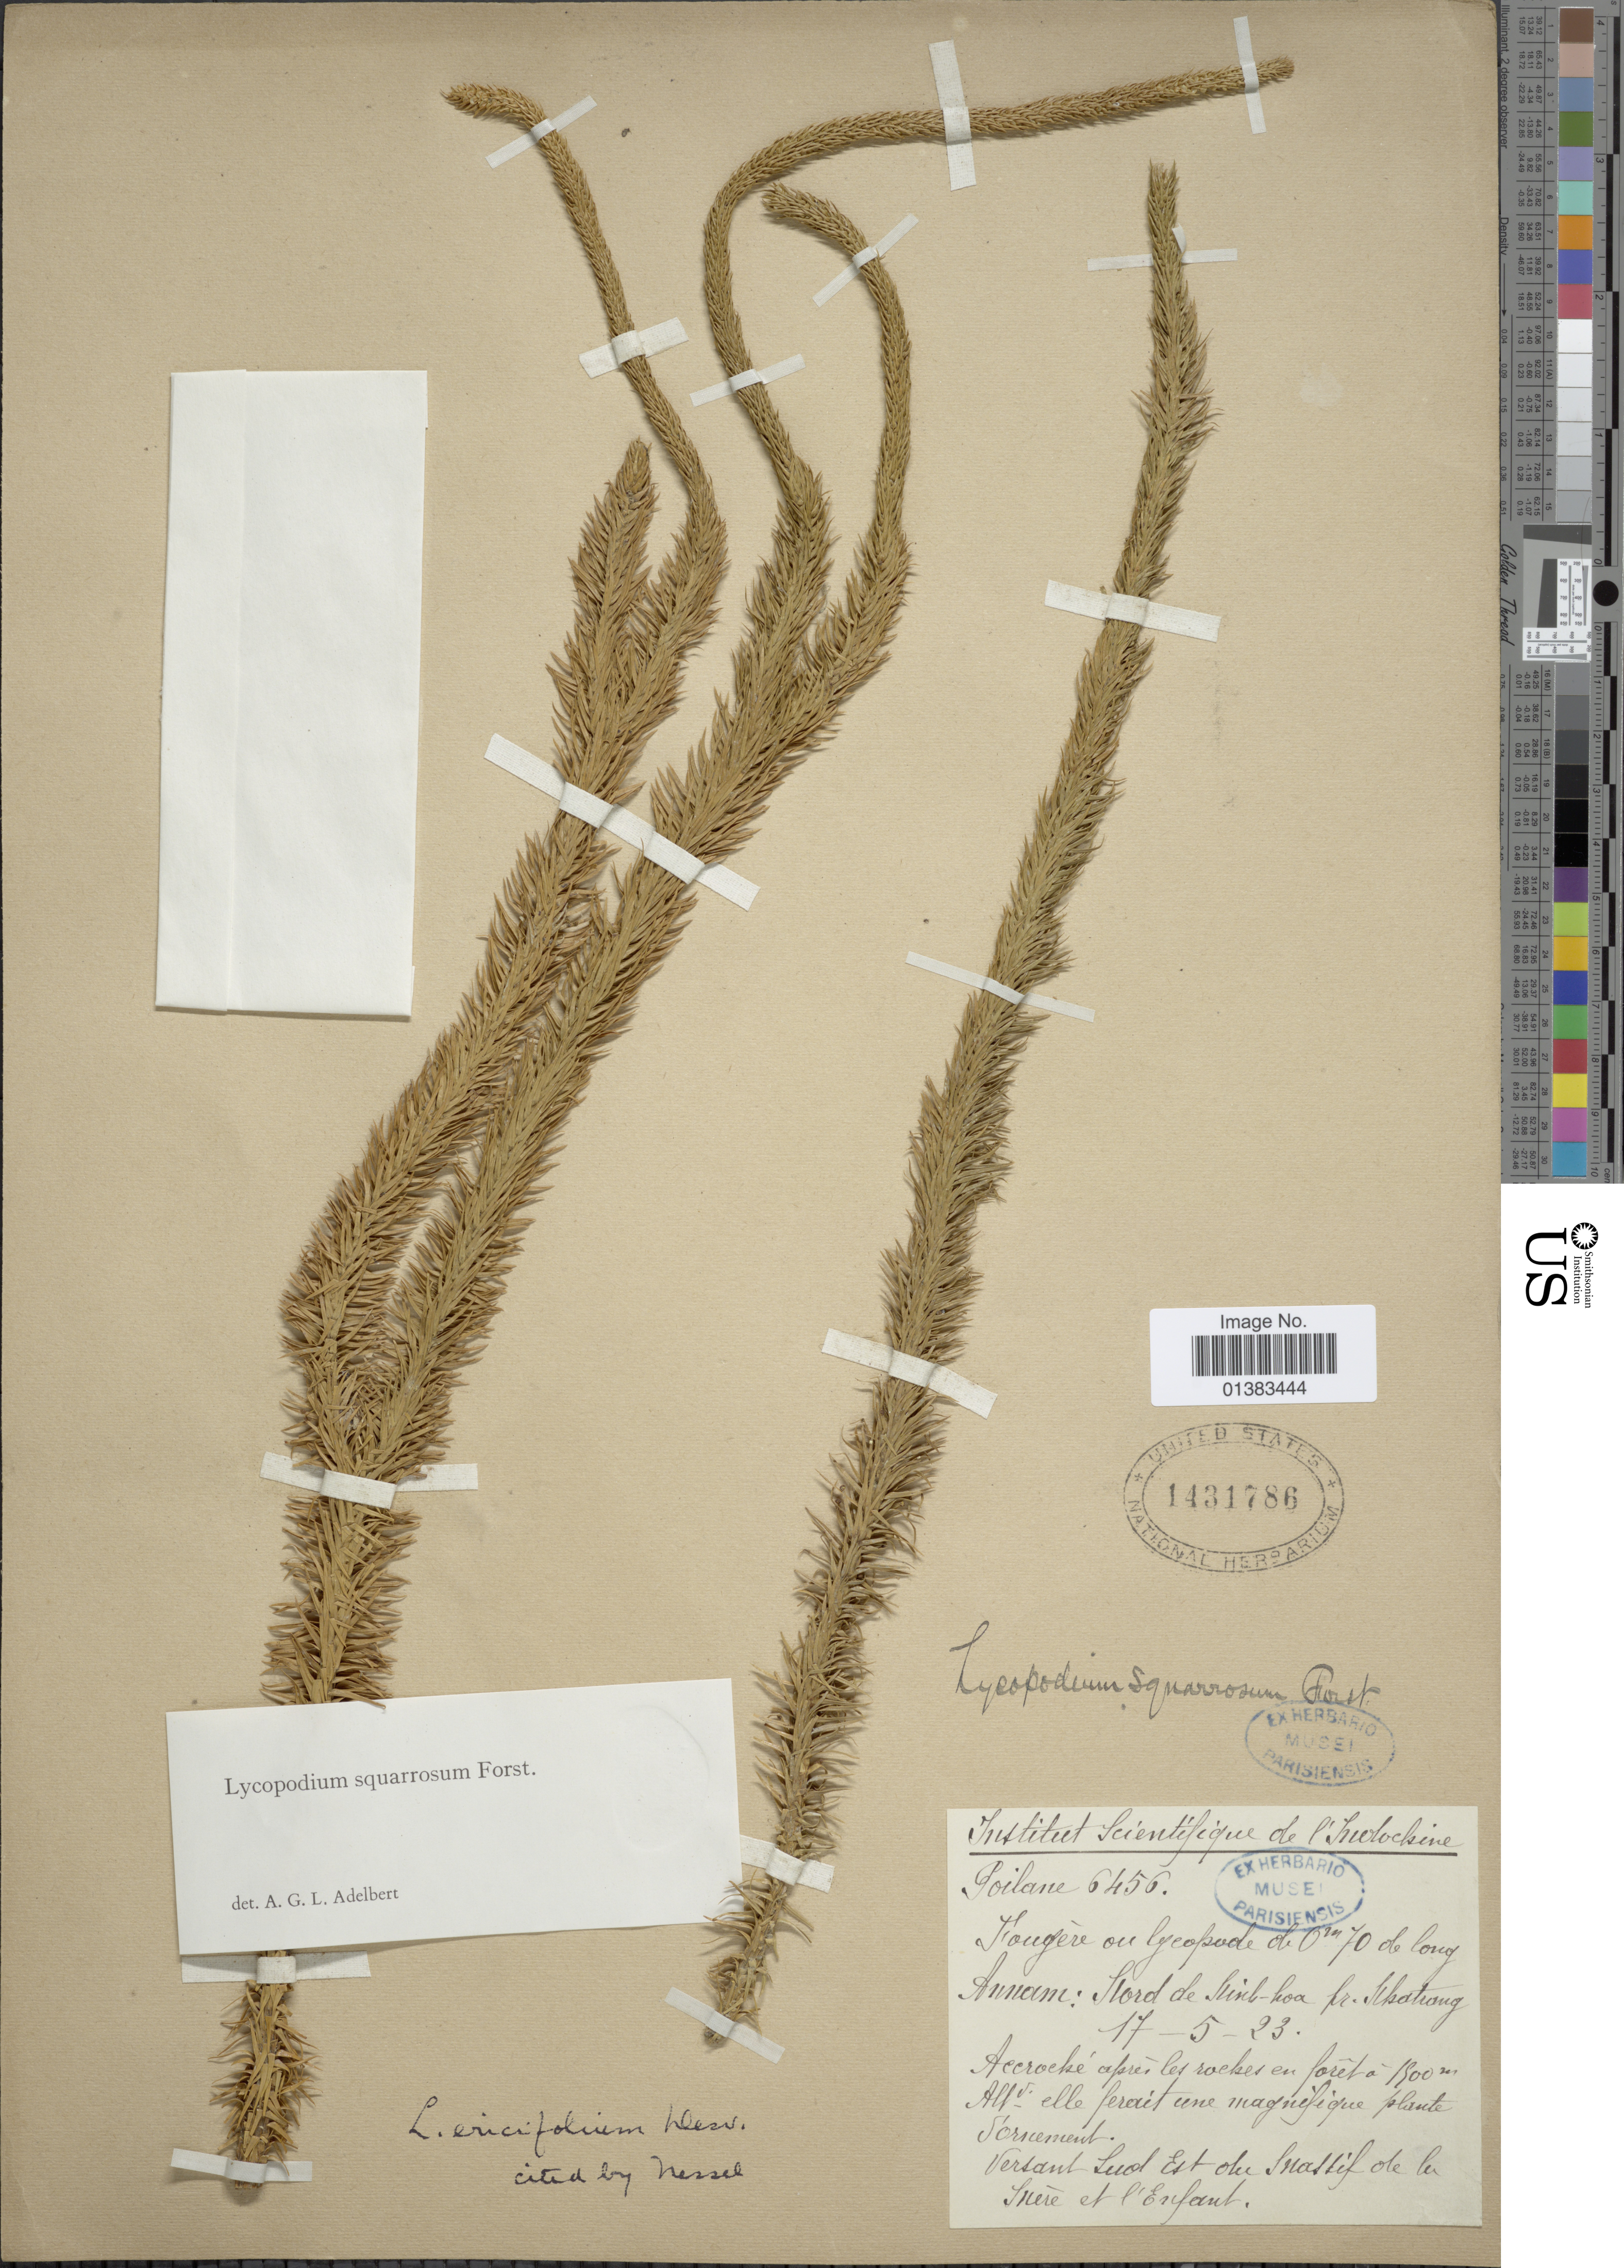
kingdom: Plantae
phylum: Tracheophyta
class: Lycopodiopsida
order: Lycopodiales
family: Lycopodiaceae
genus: Phlegmariurus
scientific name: Phlegmariurus ulcifolius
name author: (Sw.) S. R. Gosh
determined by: Field, A. R.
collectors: -. Poilane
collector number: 6456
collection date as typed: Transcribed d/m/y: 17/5/23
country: Vietnam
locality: Annam: Stord de Kinb-hoa pr. Skatrang [interpreted]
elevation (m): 1500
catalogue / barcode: US 1431786